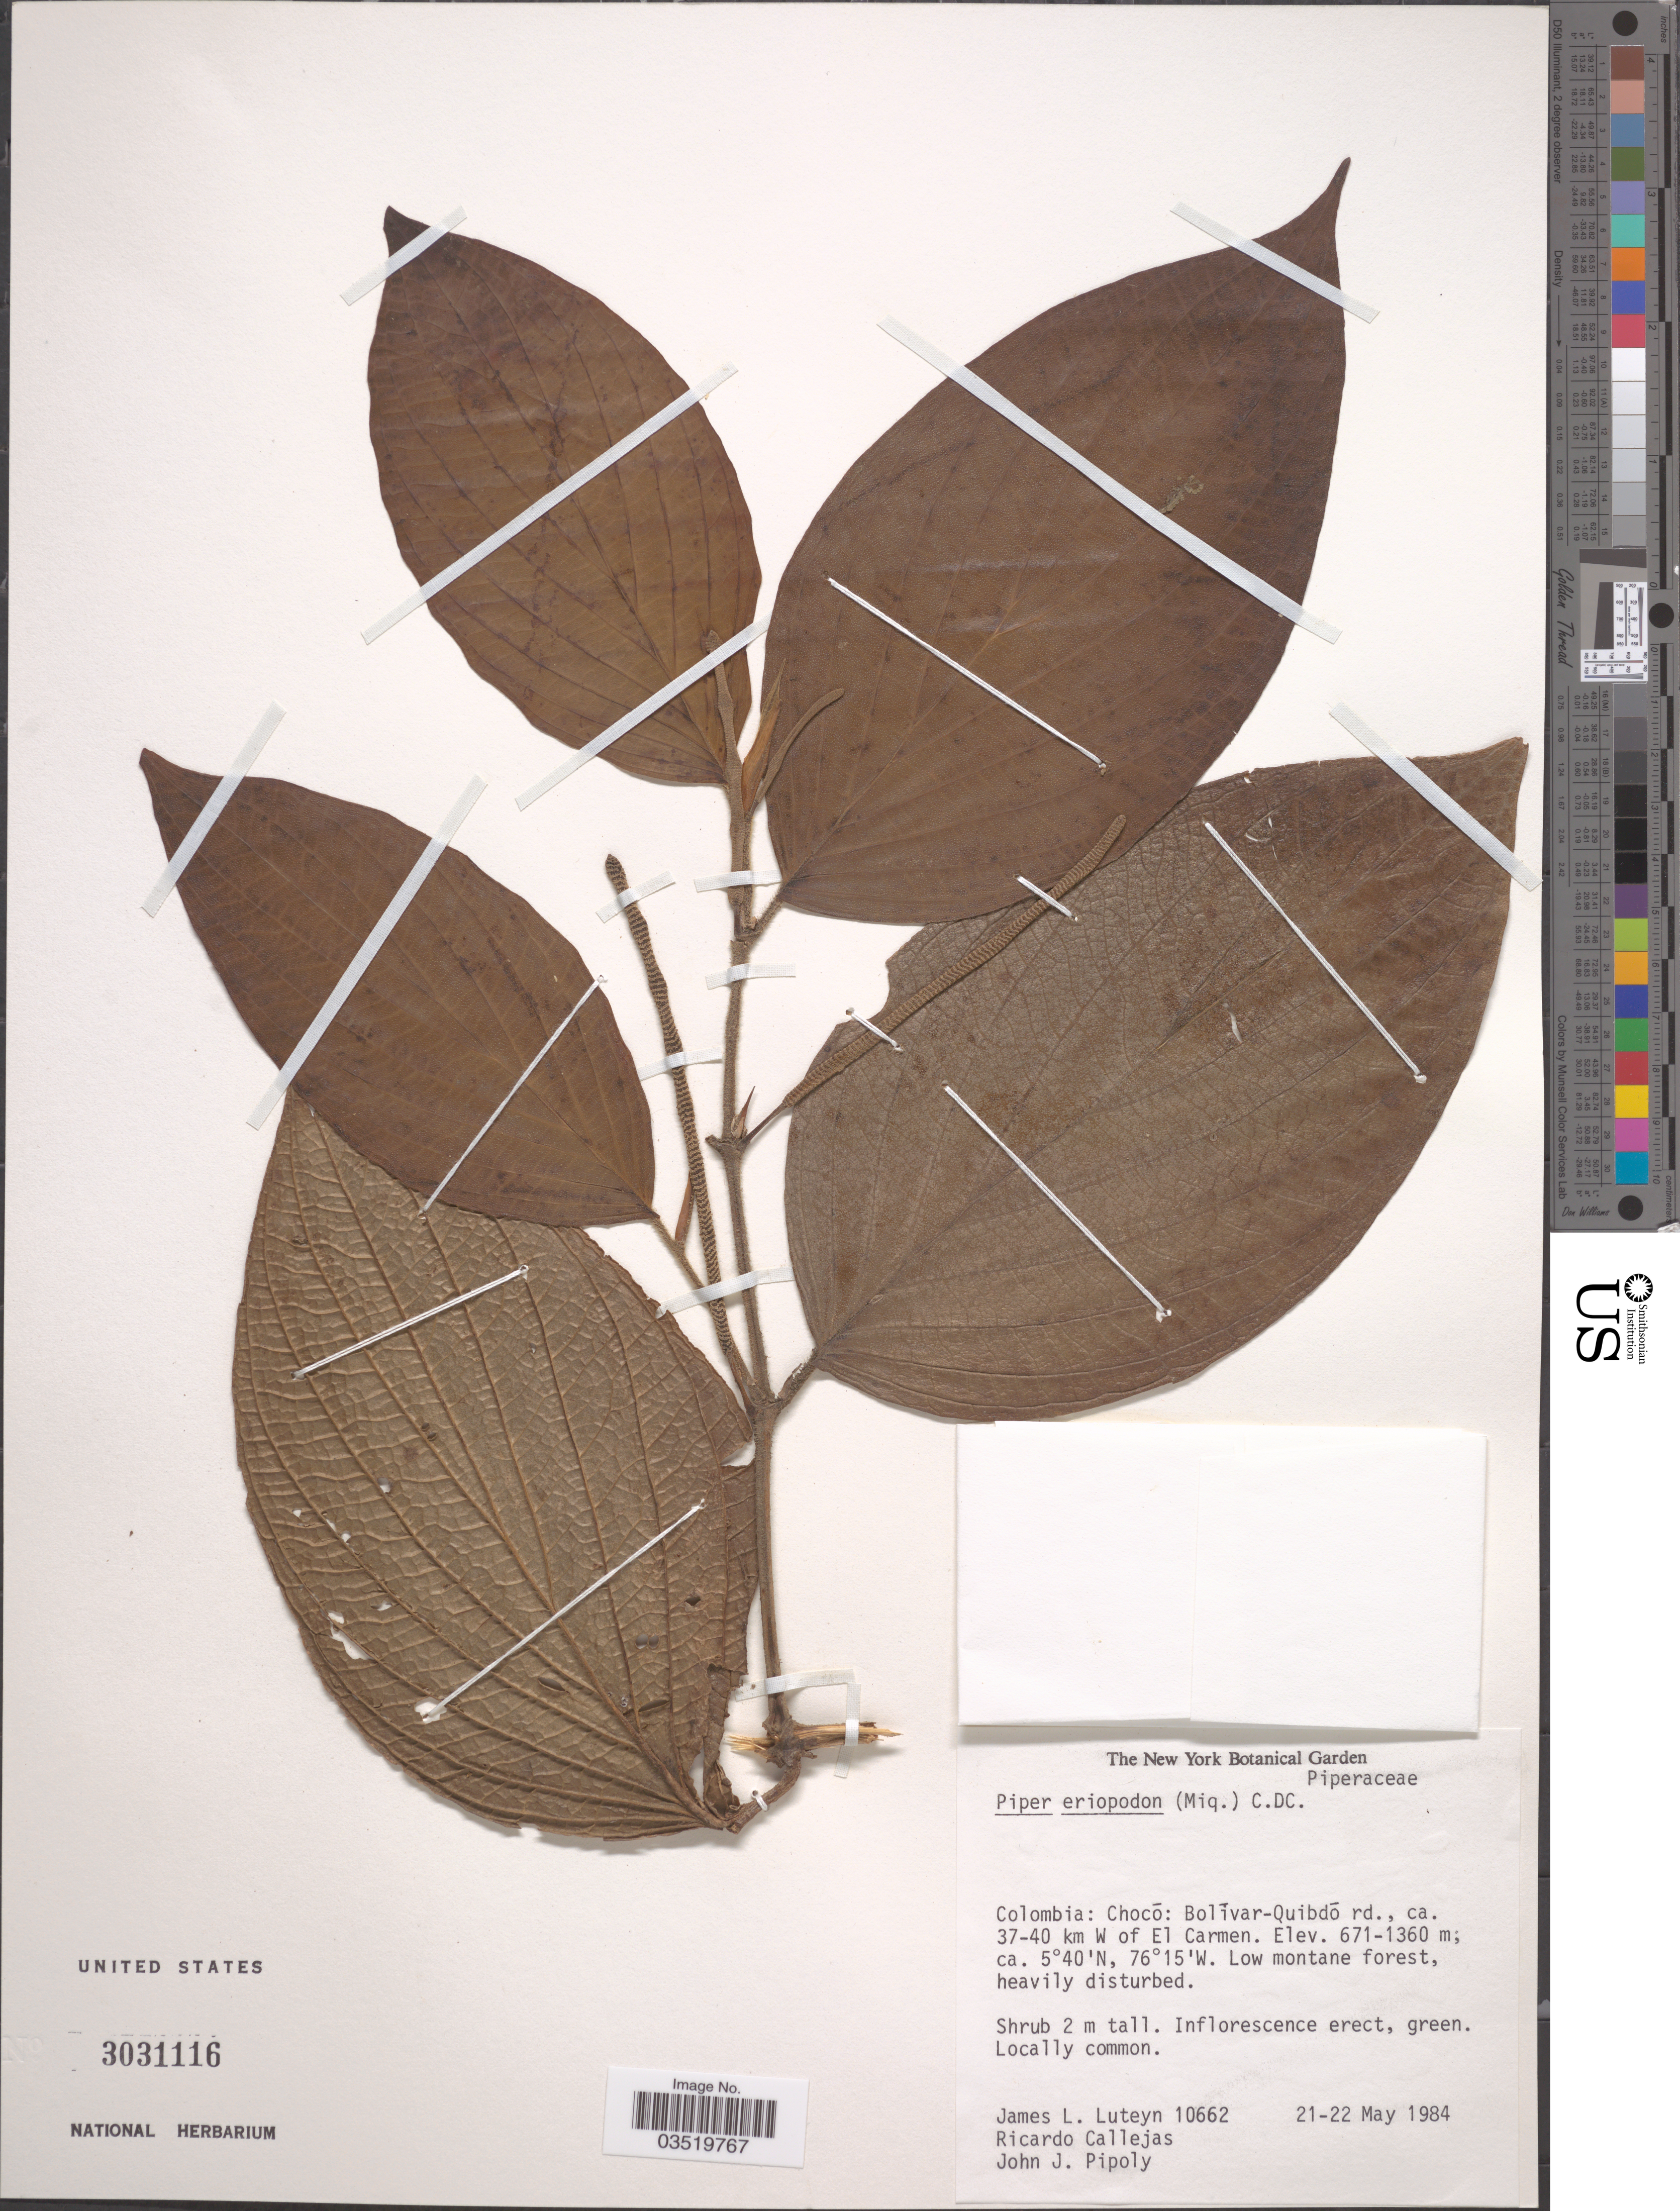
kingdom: Plantae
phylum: Tracheophyta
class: Magnoliopsida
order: Piperales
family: Piperaceae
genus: Piper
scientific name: Piper eriopodon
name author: C. DC.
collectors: J. Luteyn, R. Callejas & J. J. Pipoly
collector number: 10662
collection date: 1984-05-21/1984-05-22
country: Colombia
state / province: Chocó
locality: Bolívar-Quibdó rd., ca. 37-40 km W of El Carmen.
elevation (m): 671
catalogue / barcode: US 3031116